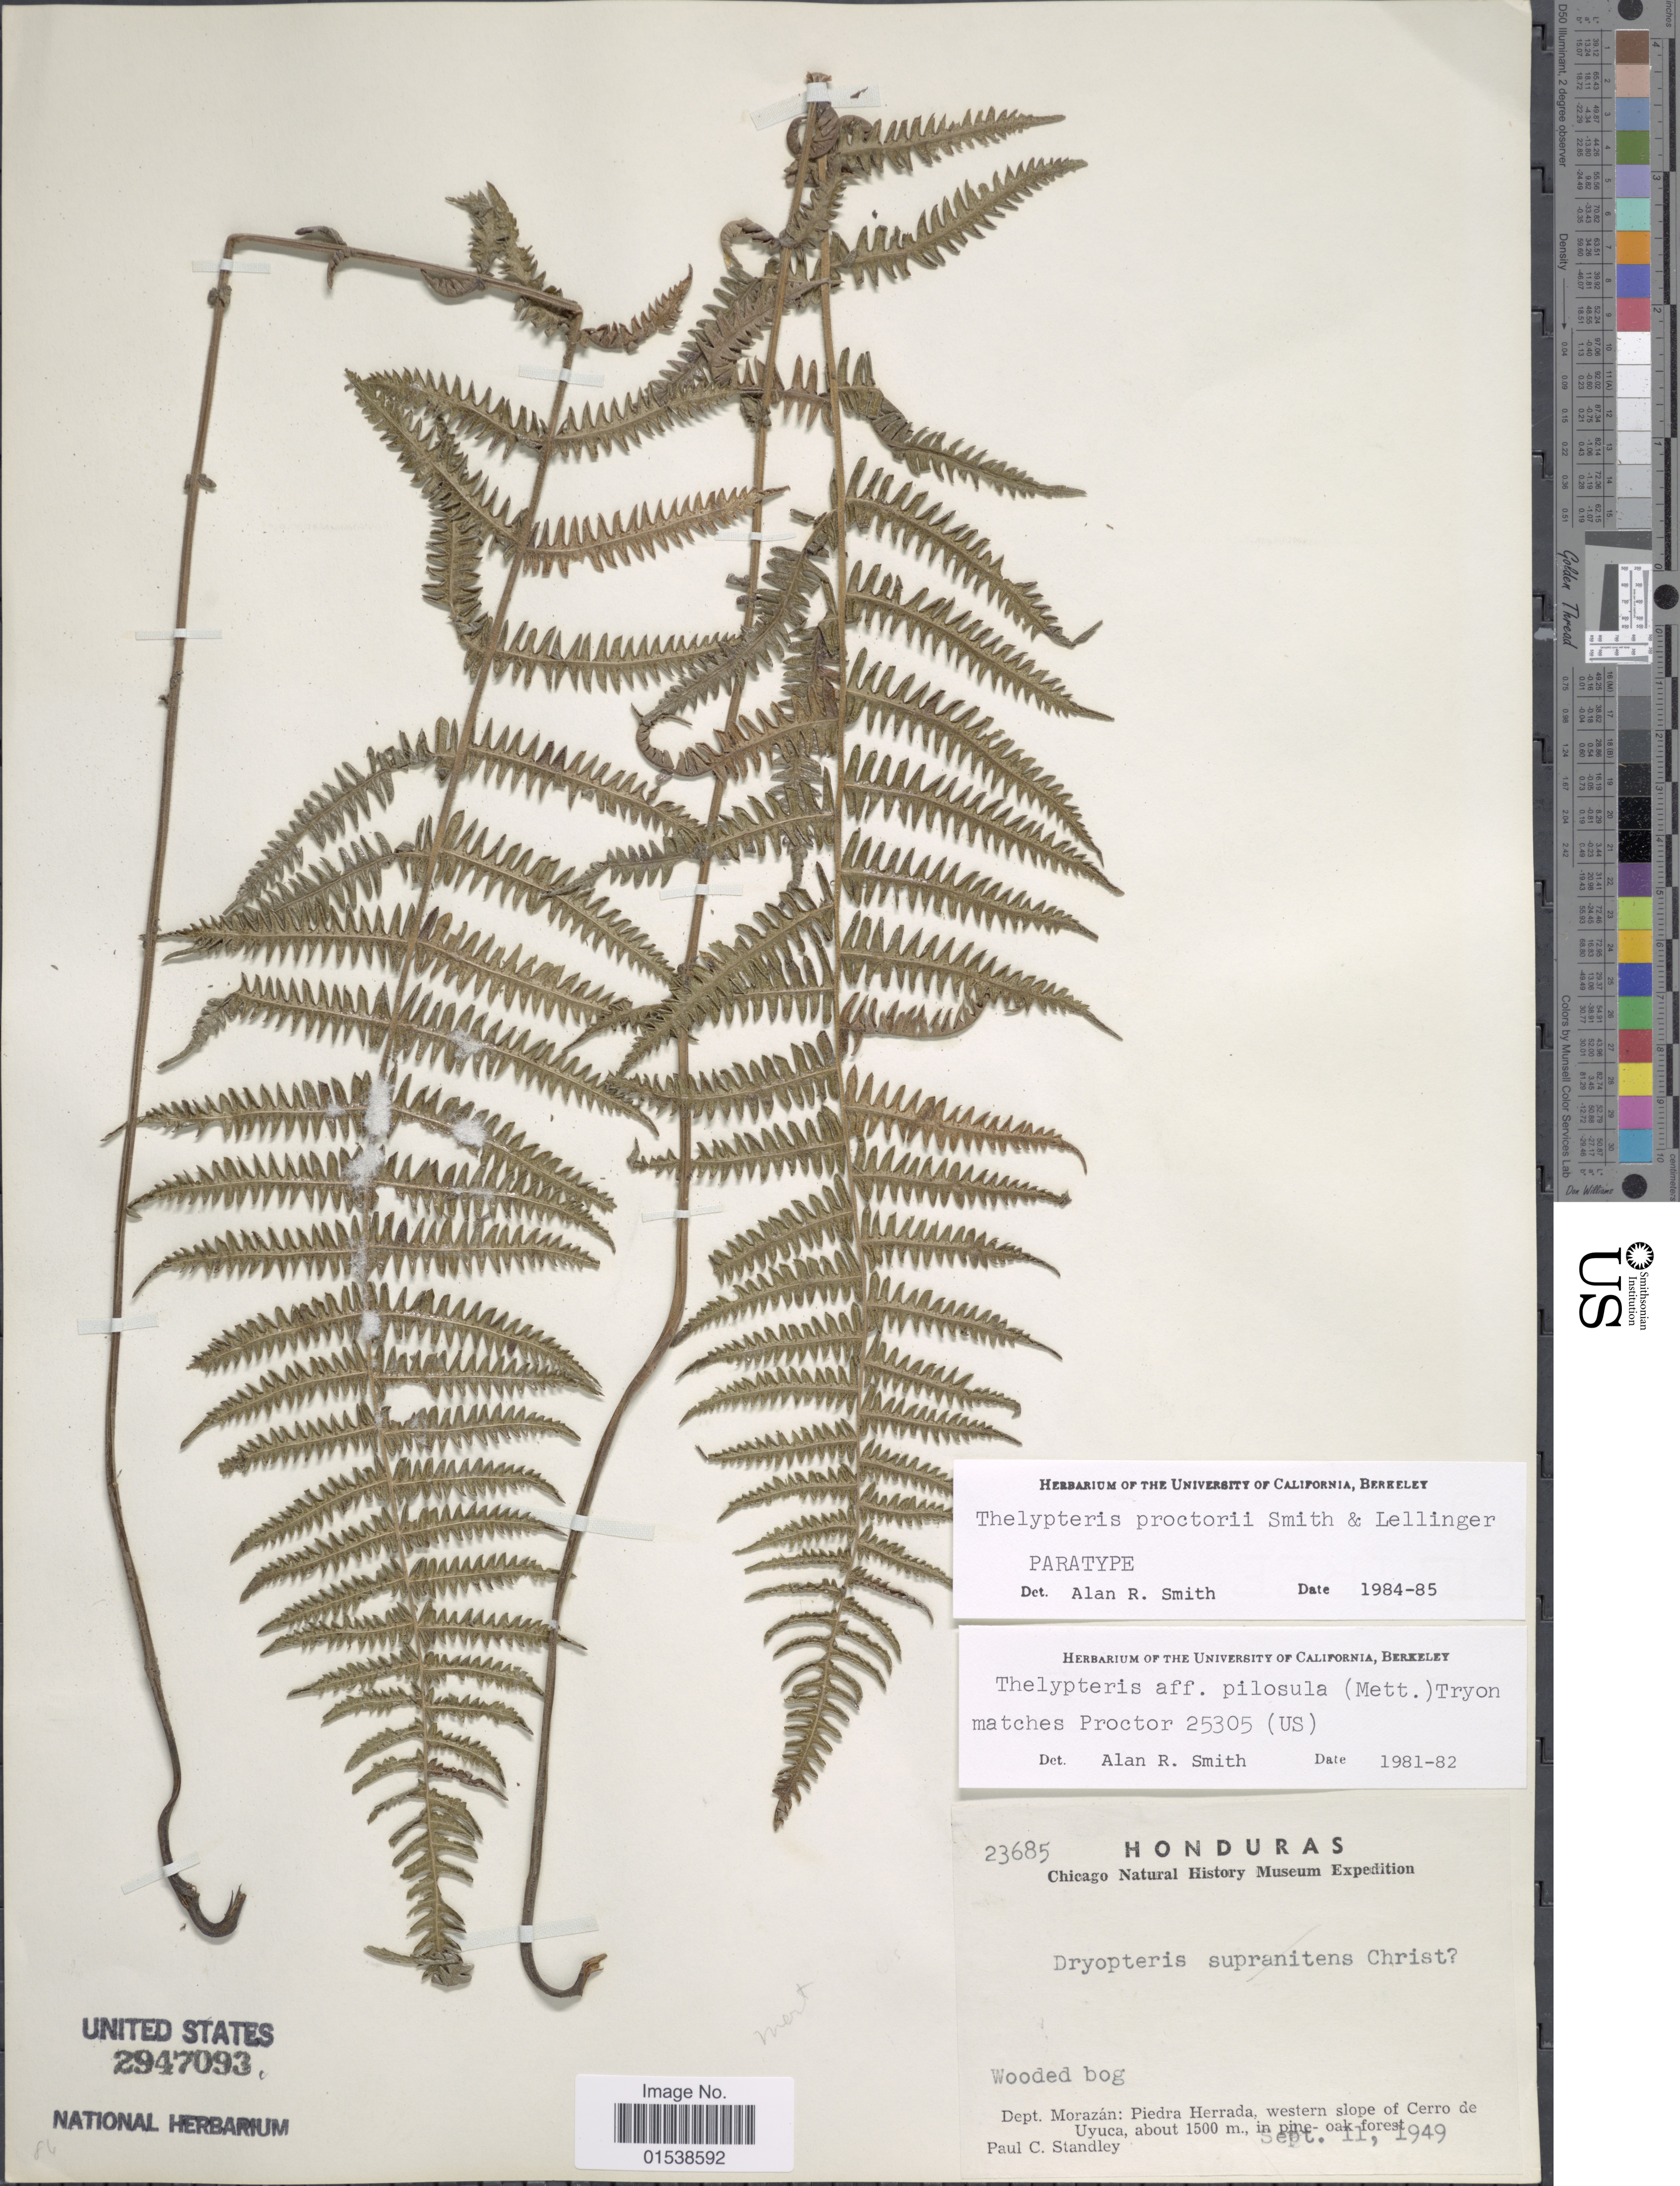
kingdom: Plantae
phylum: Tracheophyta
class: Polypodiopsida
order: Polypodiales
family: Thelypteridaceae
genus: Amauropelta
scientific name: Amauropelta proctorii (A.R. Sm. & Lellinger) comb. nov., ined 2015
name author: (A.R. Sm. & Lellinger)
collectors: P. C. Standley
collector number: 23685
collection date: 1949-09-11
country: El Salvador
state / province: Morazan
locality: Dept. Morazan: Piedra Herreda, western slope of Cerro de Uyuca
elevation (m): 1500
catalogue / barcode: US 2947093